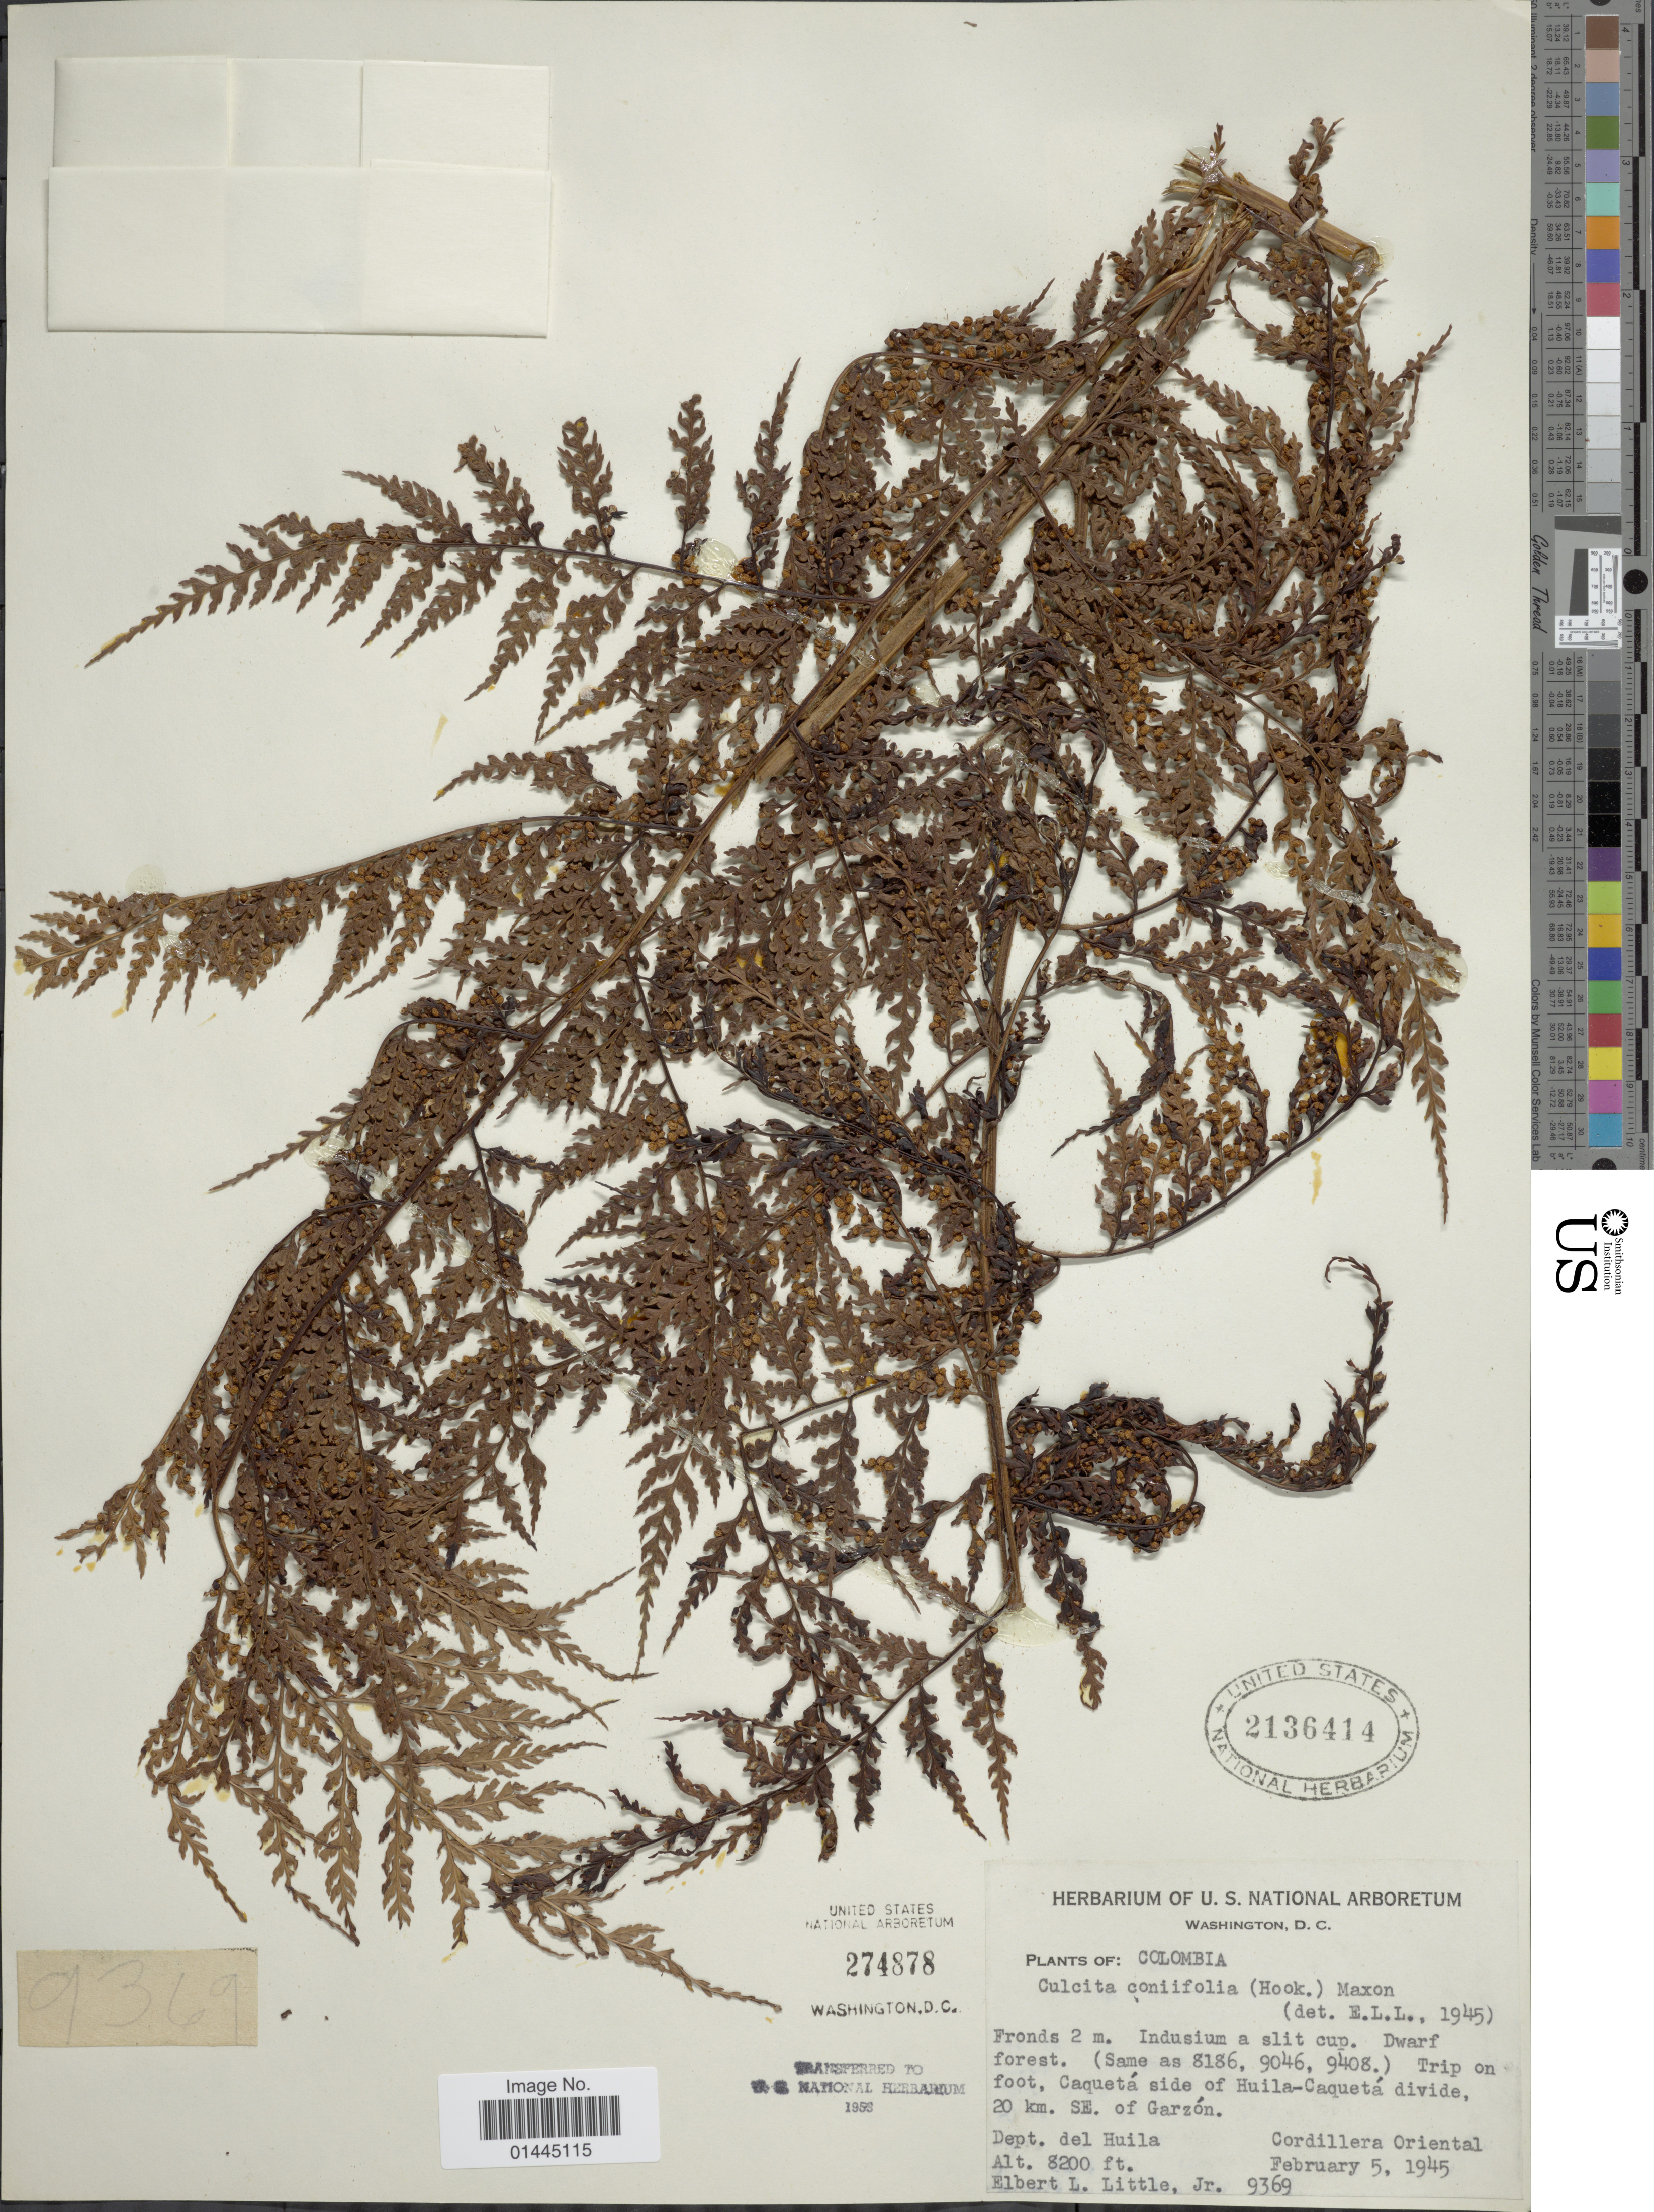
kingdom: Plantae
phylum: Tracheophyta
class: Polypodiopsida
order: Cyatheales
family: Culcitaceae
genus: Culcita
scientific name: Culcita coniifolia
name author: (Hook.) Maxon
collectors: E. L. Little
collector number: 9369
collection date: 1945-02-05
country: Colombia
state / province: Huila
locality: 20 km. SE. of Garzon, Cordillera Oriental.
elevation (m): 2499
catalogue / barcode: US 2136414